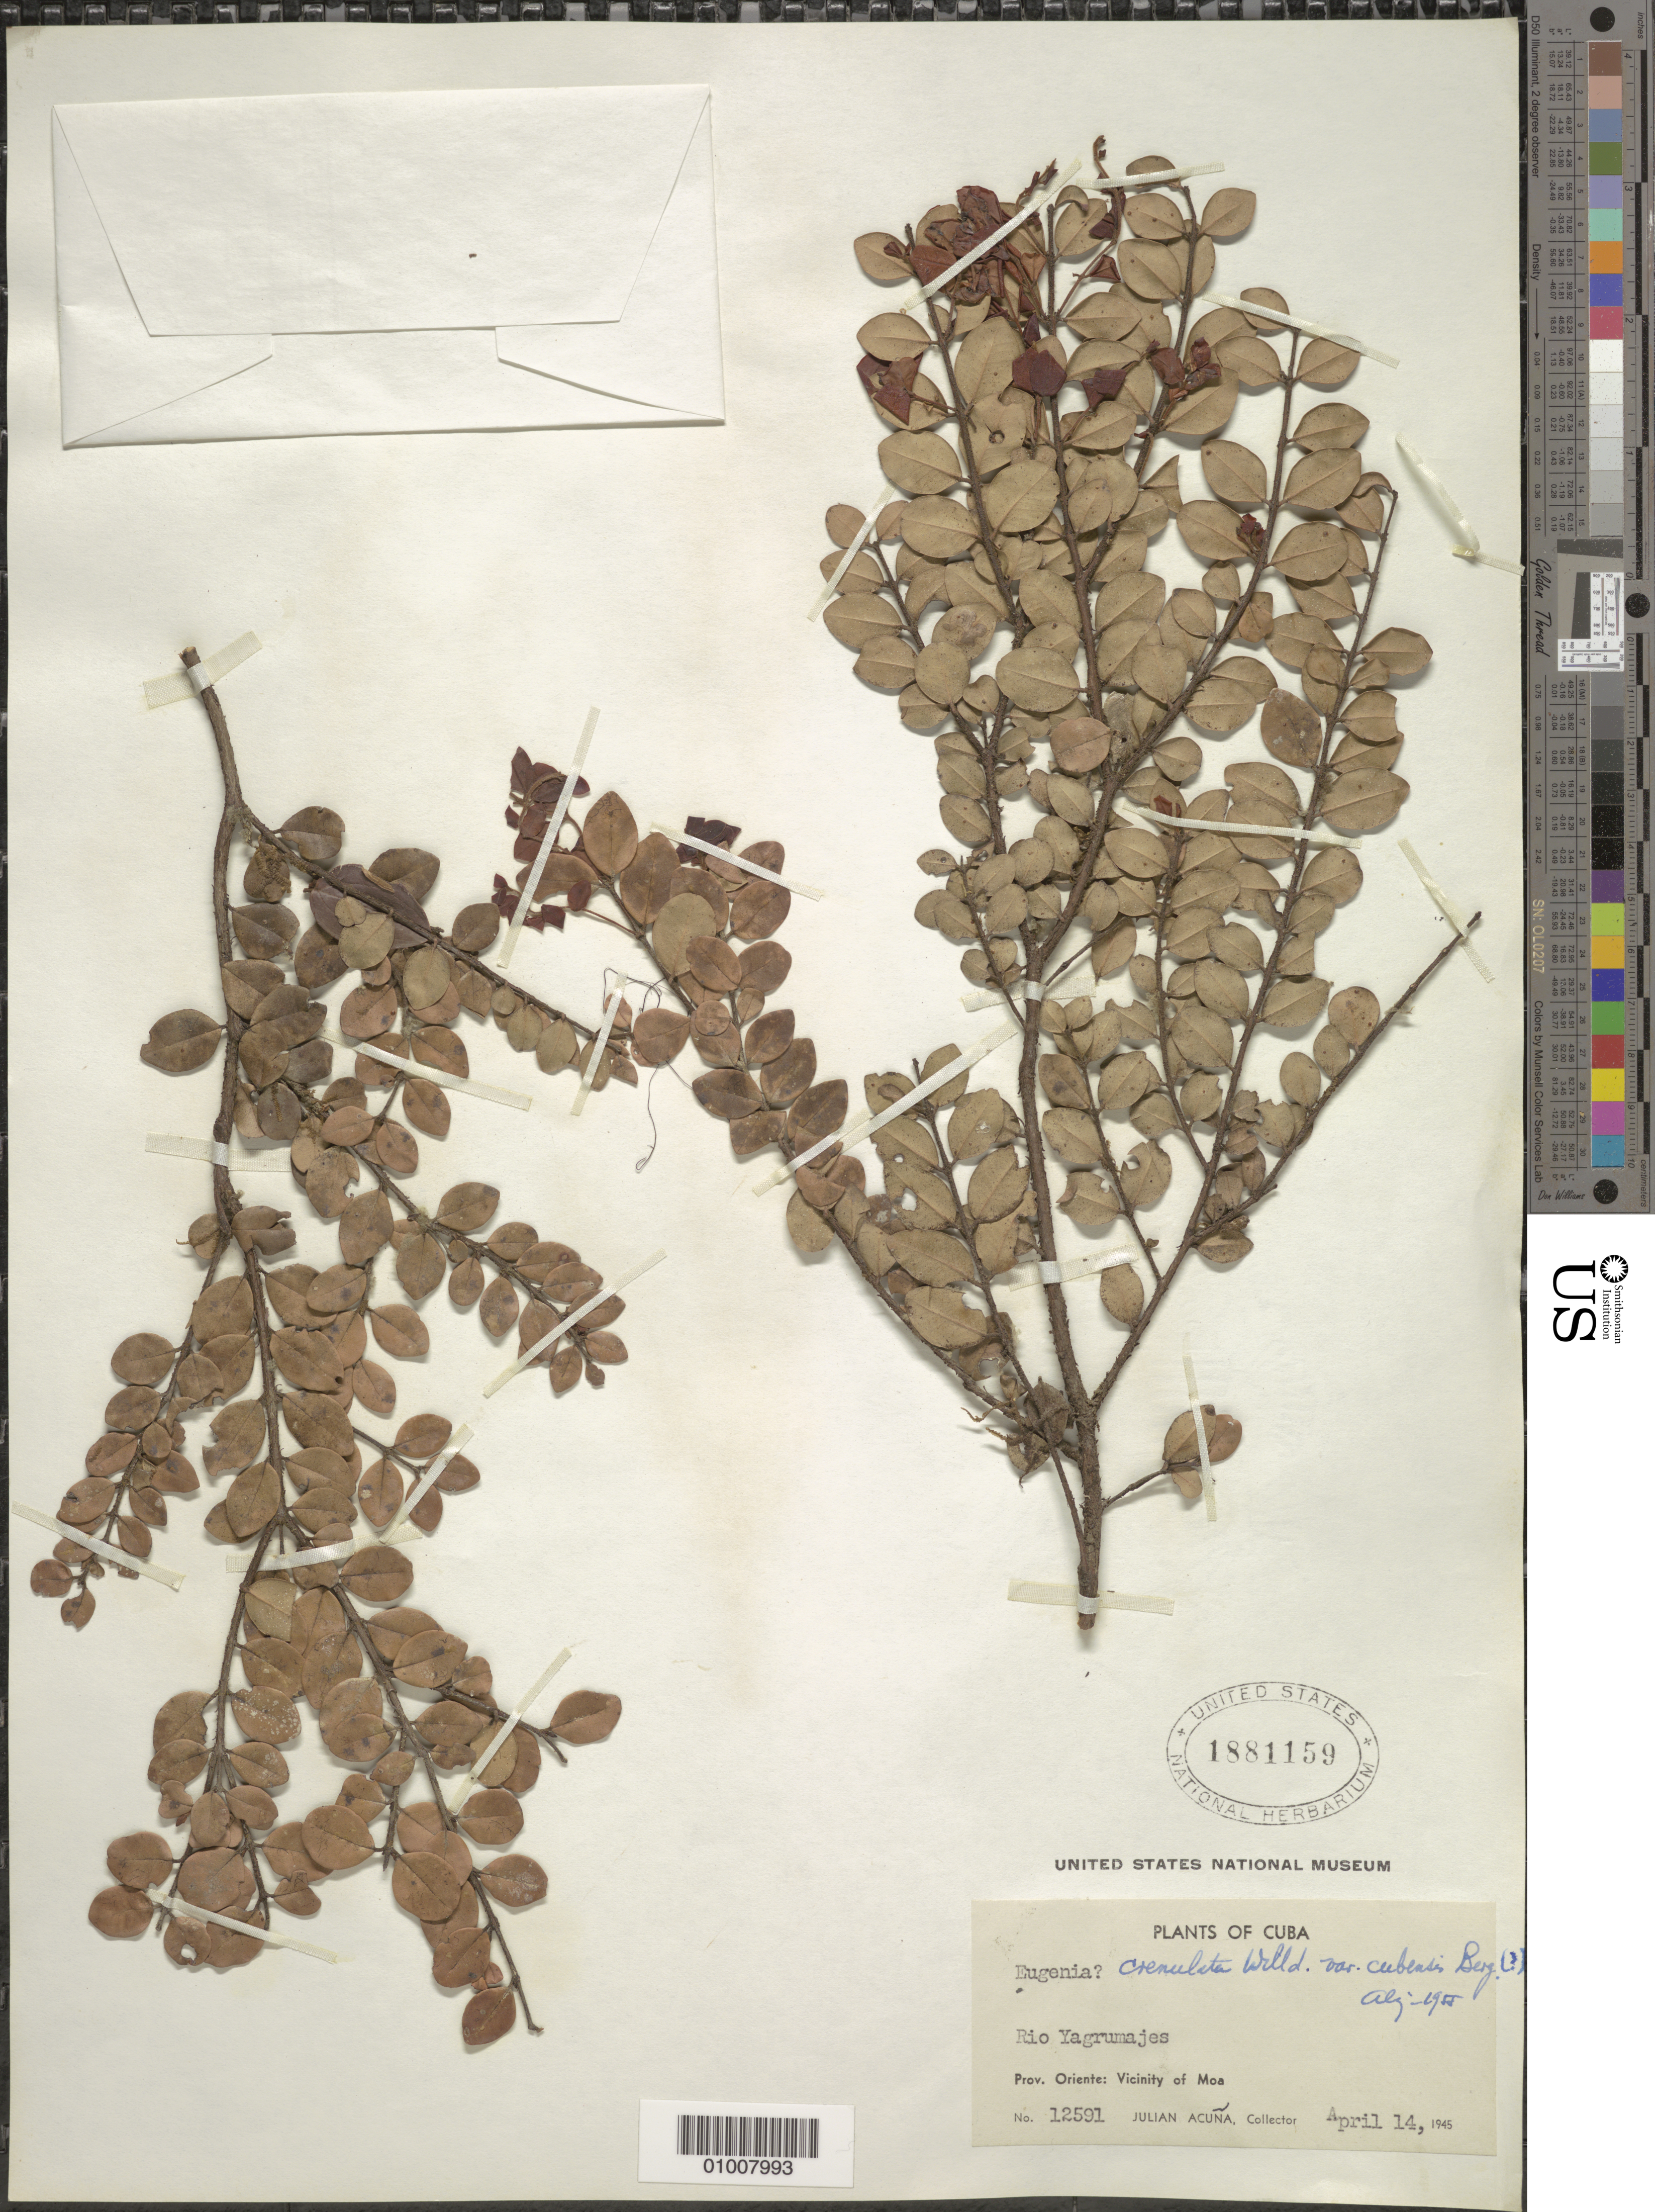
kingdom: Plantae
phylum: Tracheophyta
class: Magnoliopsida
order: Myrtales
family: Myrtaceae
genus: Eugenia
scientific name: Eugenia crenulata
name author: (Sw.) Willd.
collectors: J. Acuña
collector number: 12591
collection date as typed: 14 Apr 1945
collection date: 1945-04-14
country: Cuba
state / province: Holguín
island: Cuba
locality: Rio Yagrumajes, vicinity of Moa [Oriente]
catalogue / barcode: US 1881159